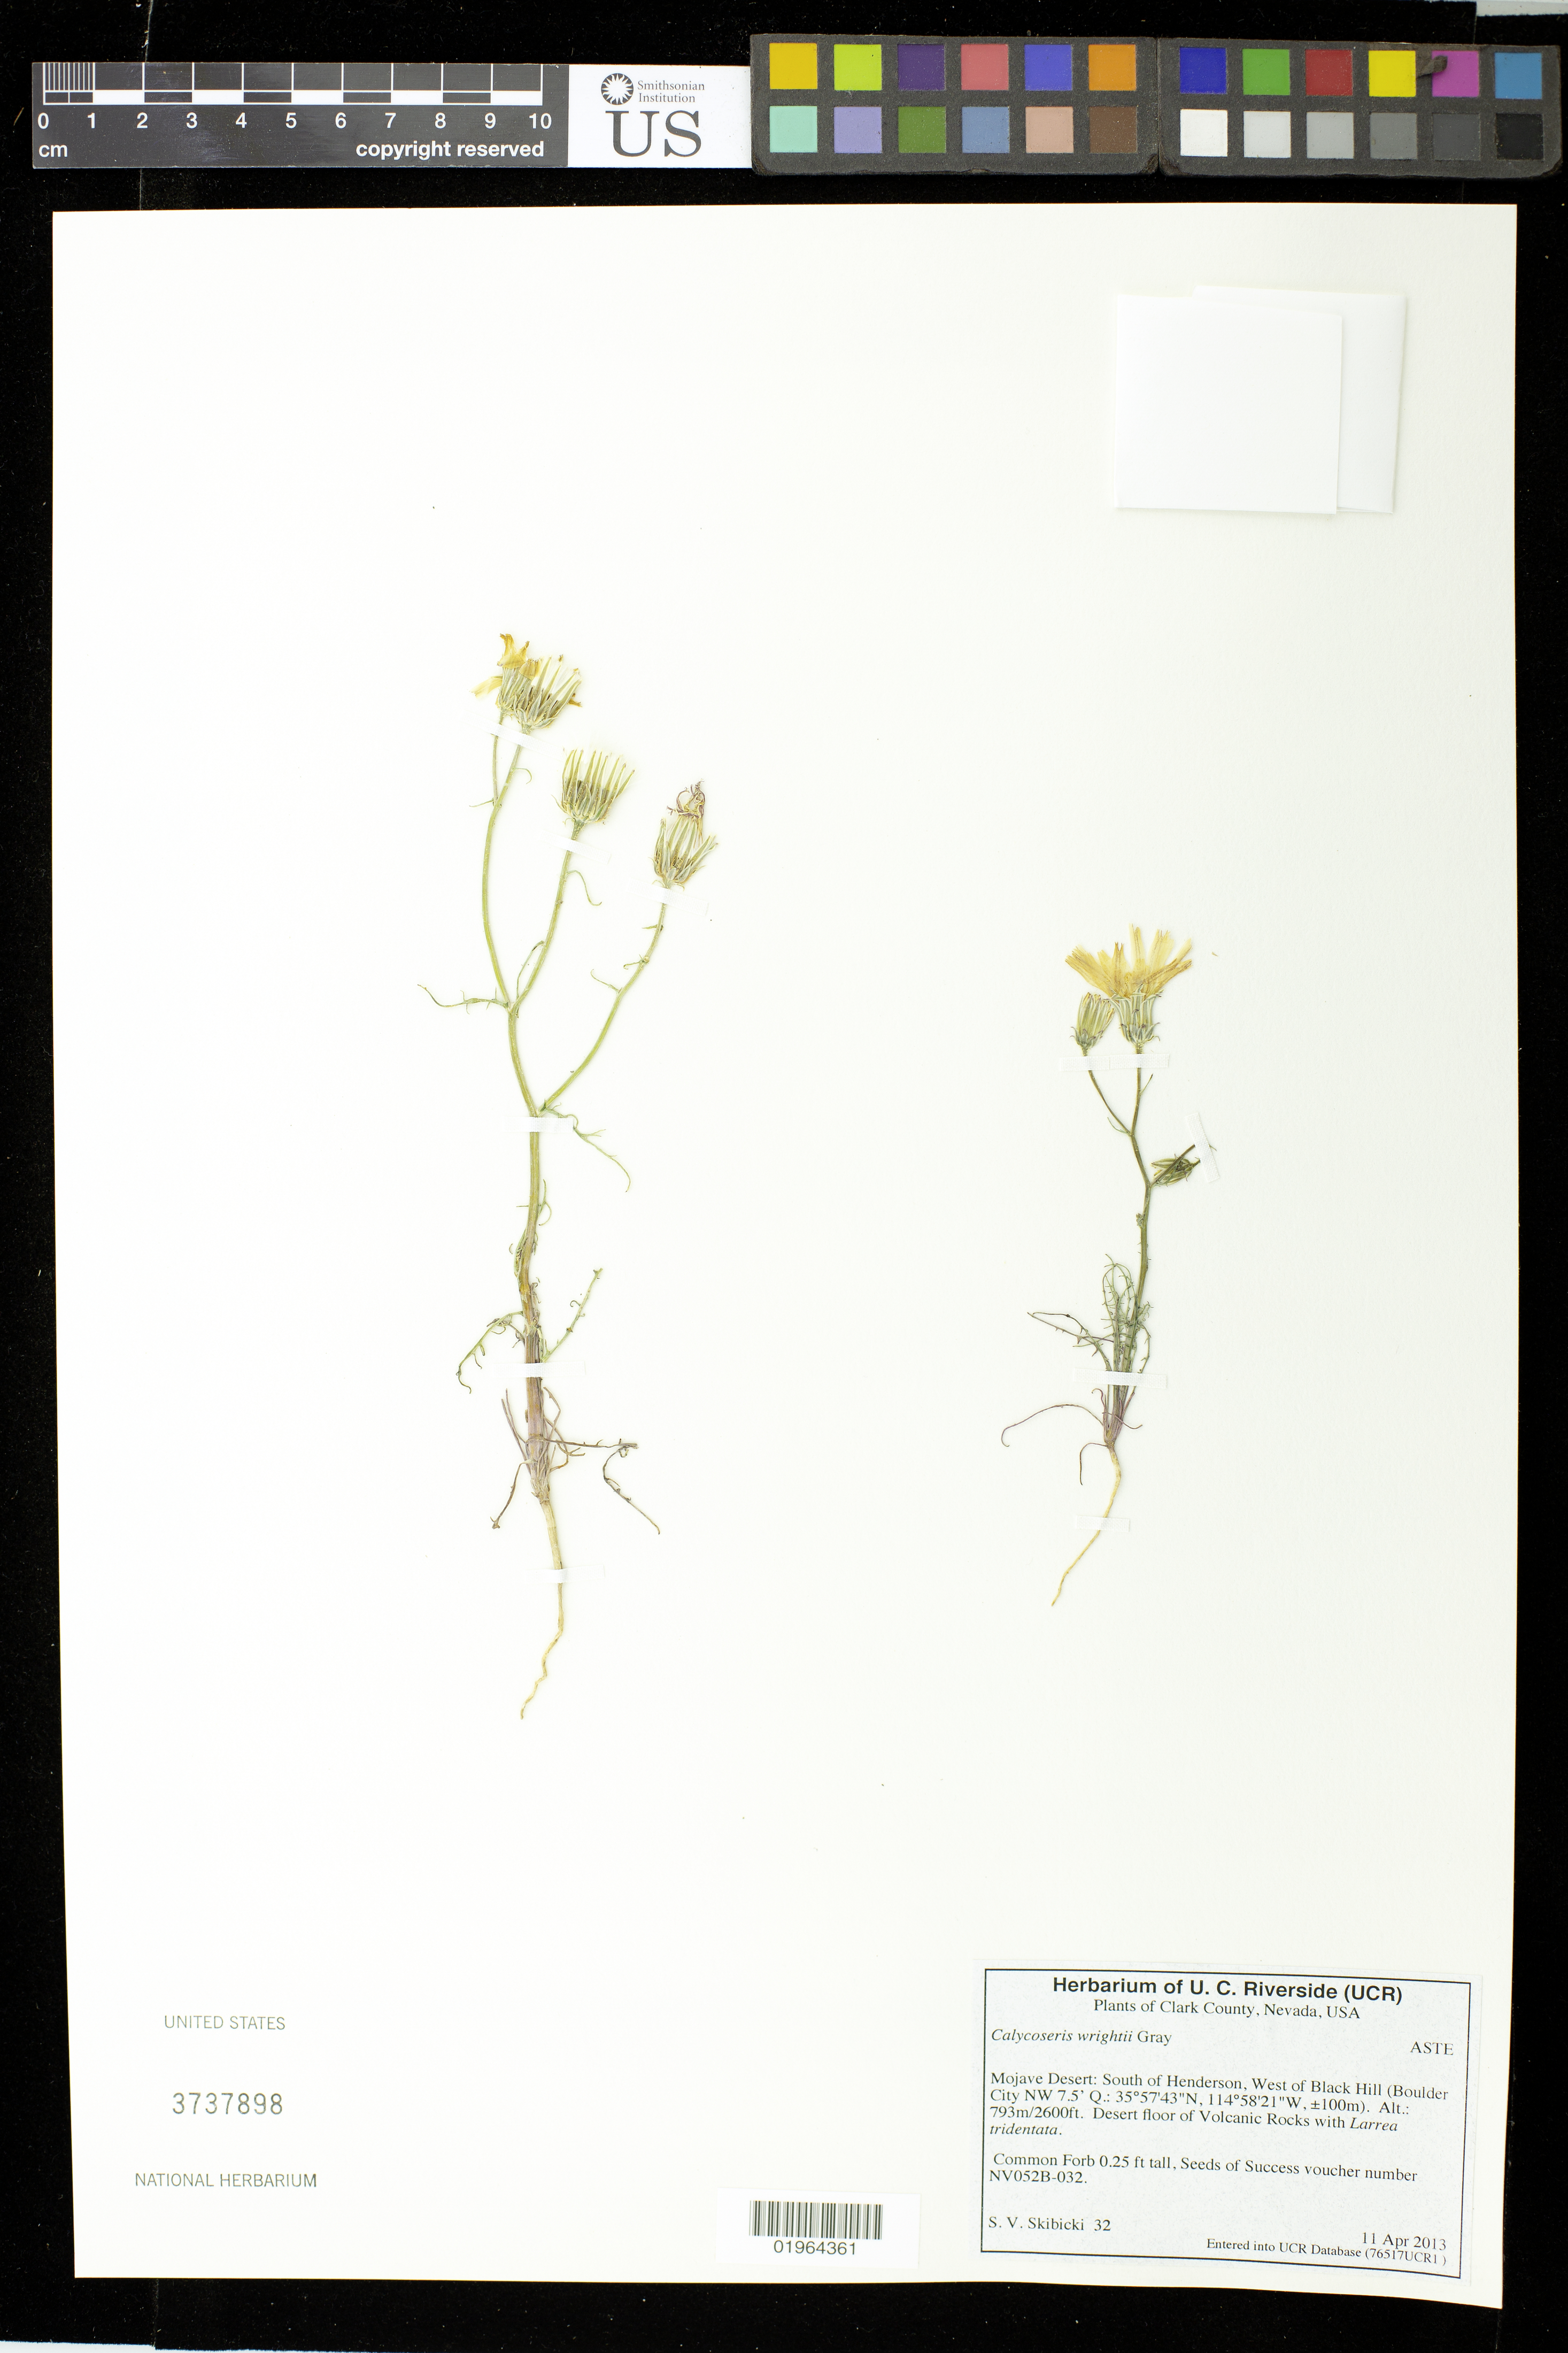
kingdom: Plantae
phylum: Tracheophyta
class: Magnoliopsida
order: Asterales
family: Asteraceae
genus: Calycoseris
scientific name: Calycoseris wrightii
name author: A. Gray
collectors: S. Skibicki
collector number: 32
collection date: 2013-04-11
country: United States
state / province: Nevada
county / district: Clark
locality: Mojave Desert, S of Henderson, west of Black Hill (Boulder City)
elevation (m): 793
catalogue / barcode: US 3737898